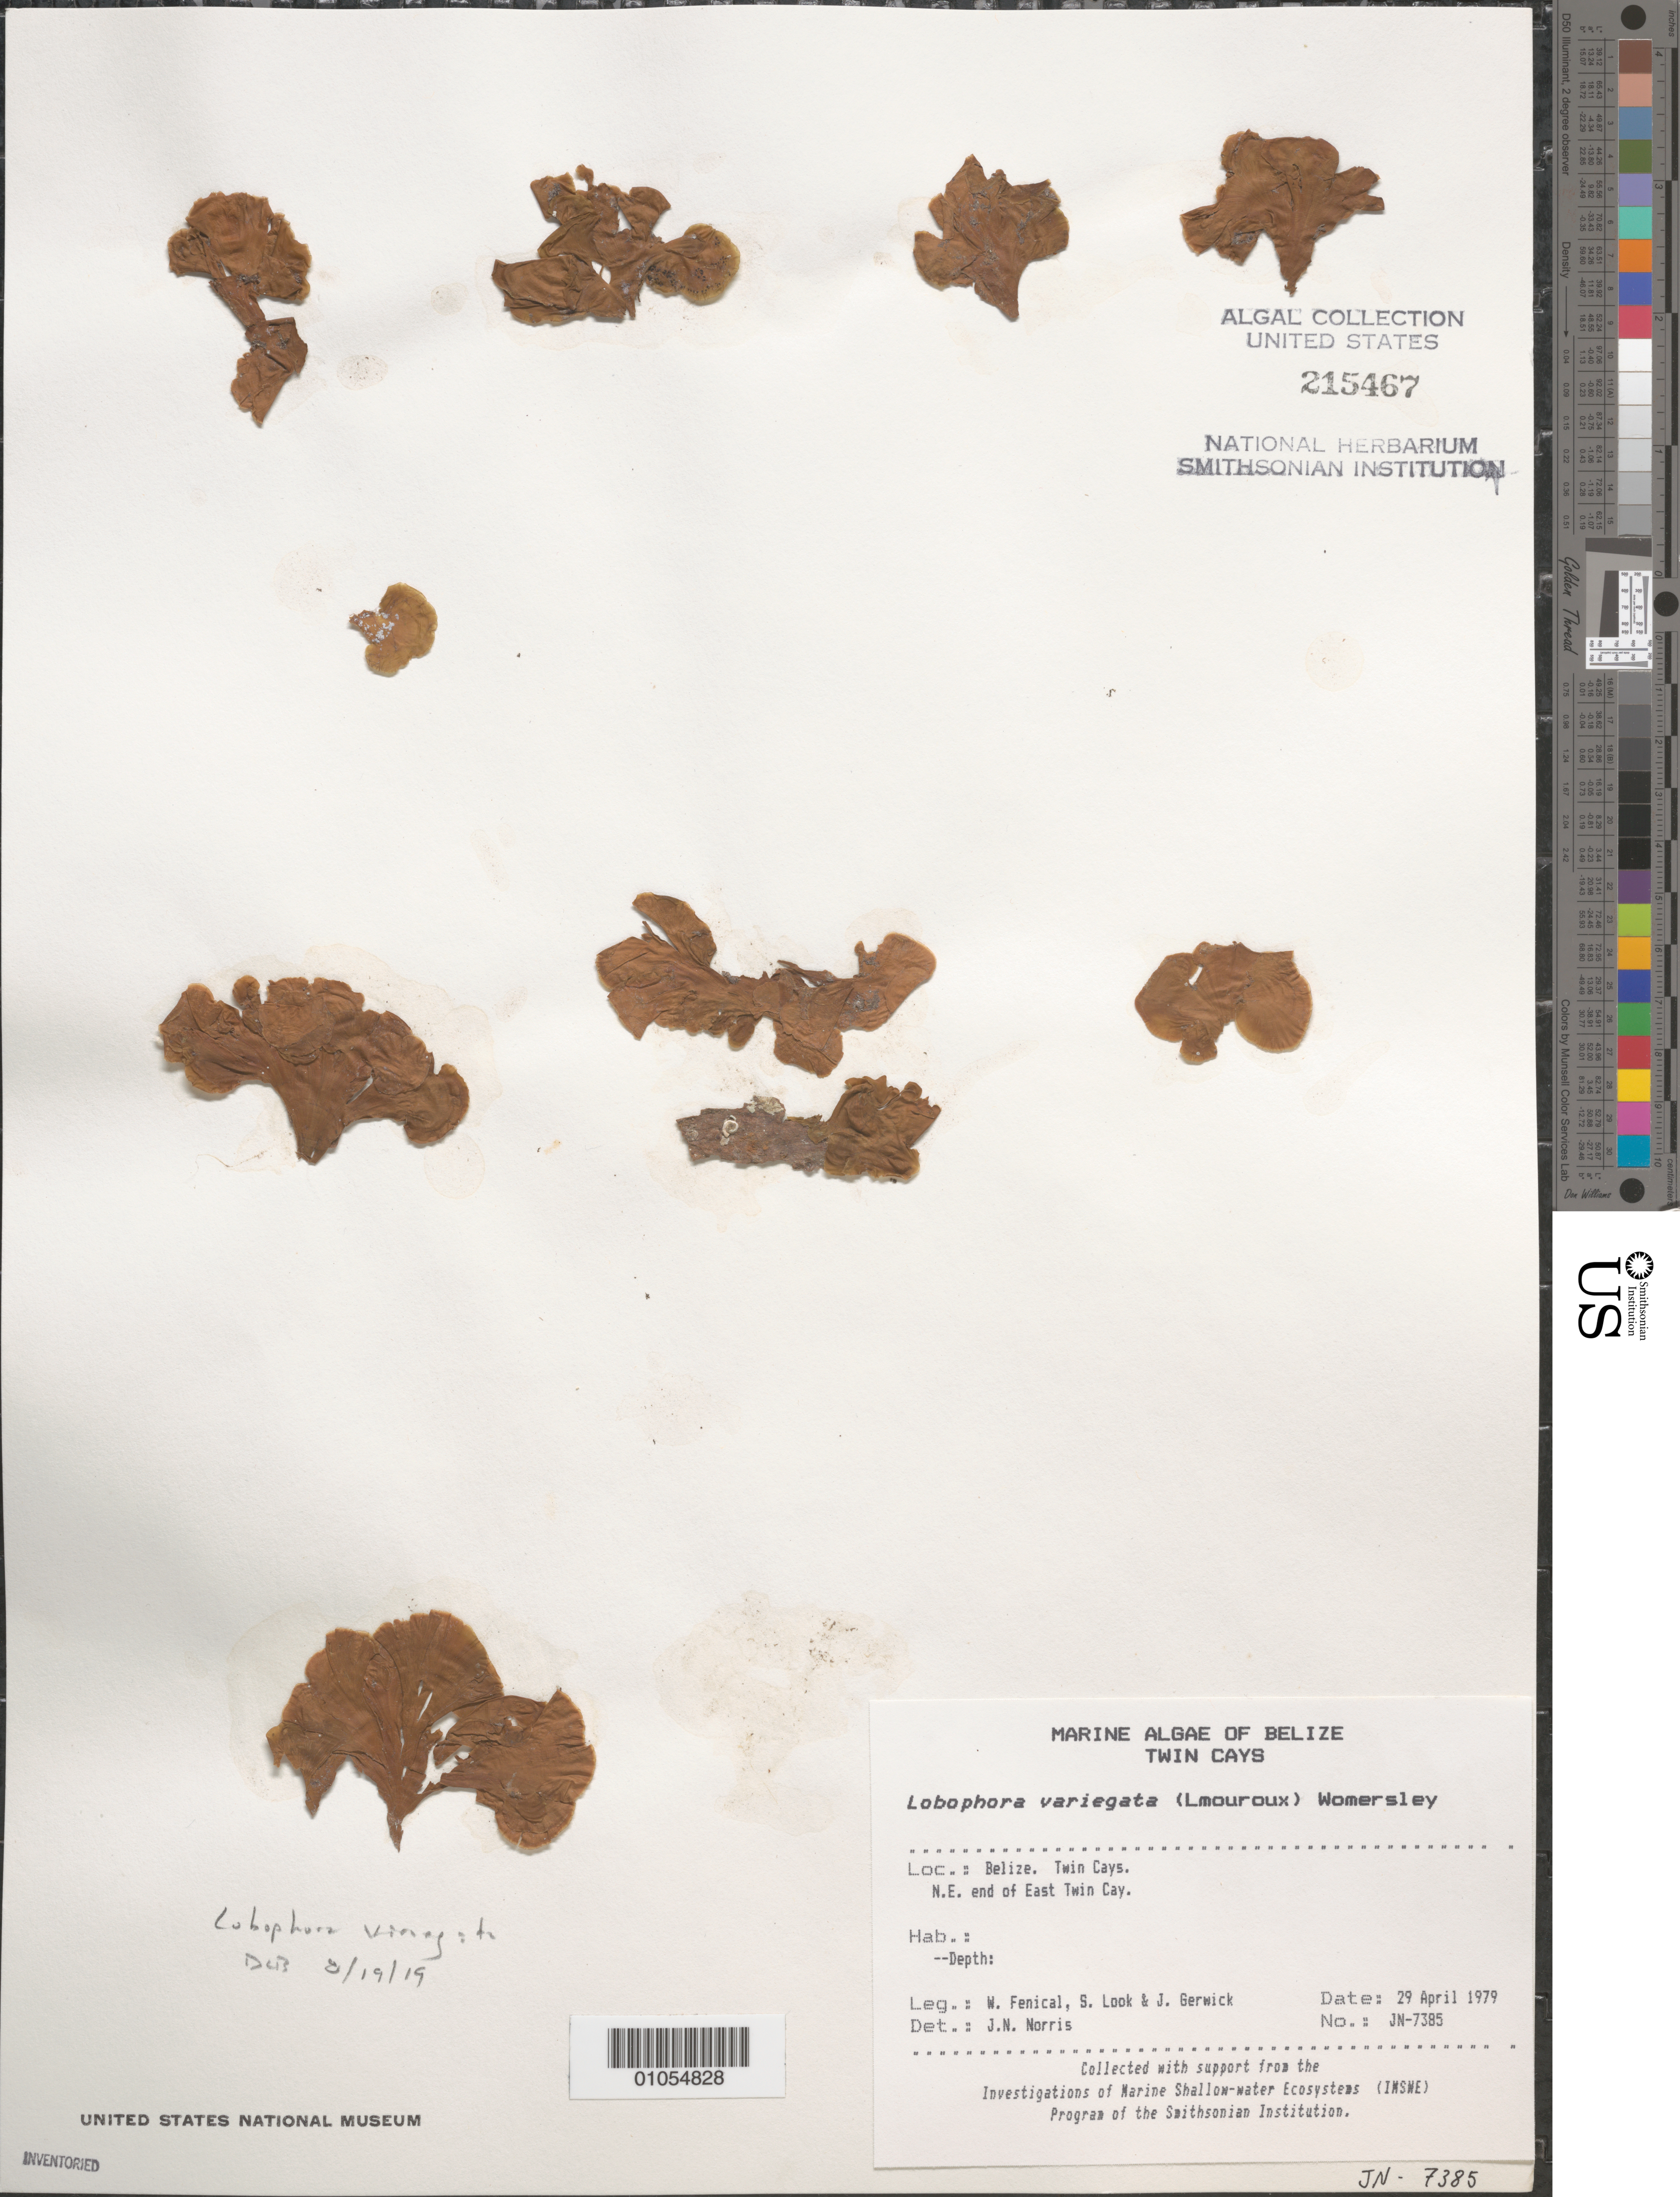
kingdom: Chromista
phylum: Ochrophyta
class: Phaeophyceae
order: Dictyotales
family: Dictyotaceae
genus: Lobophora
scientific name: Lobophora variegata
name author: (J.V.Lamouroux) Womersley & E.C. Oliveira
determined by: Norris, James N.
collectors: W. Fenical, S. Look & J. Gerwick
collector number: JN-7385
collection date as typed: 29 Apr 1979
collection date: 1979-04-29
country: Belize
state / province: Stann Creek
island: East Twin Cay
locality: Northeast end of East Twin Cay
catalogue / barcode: US 215467